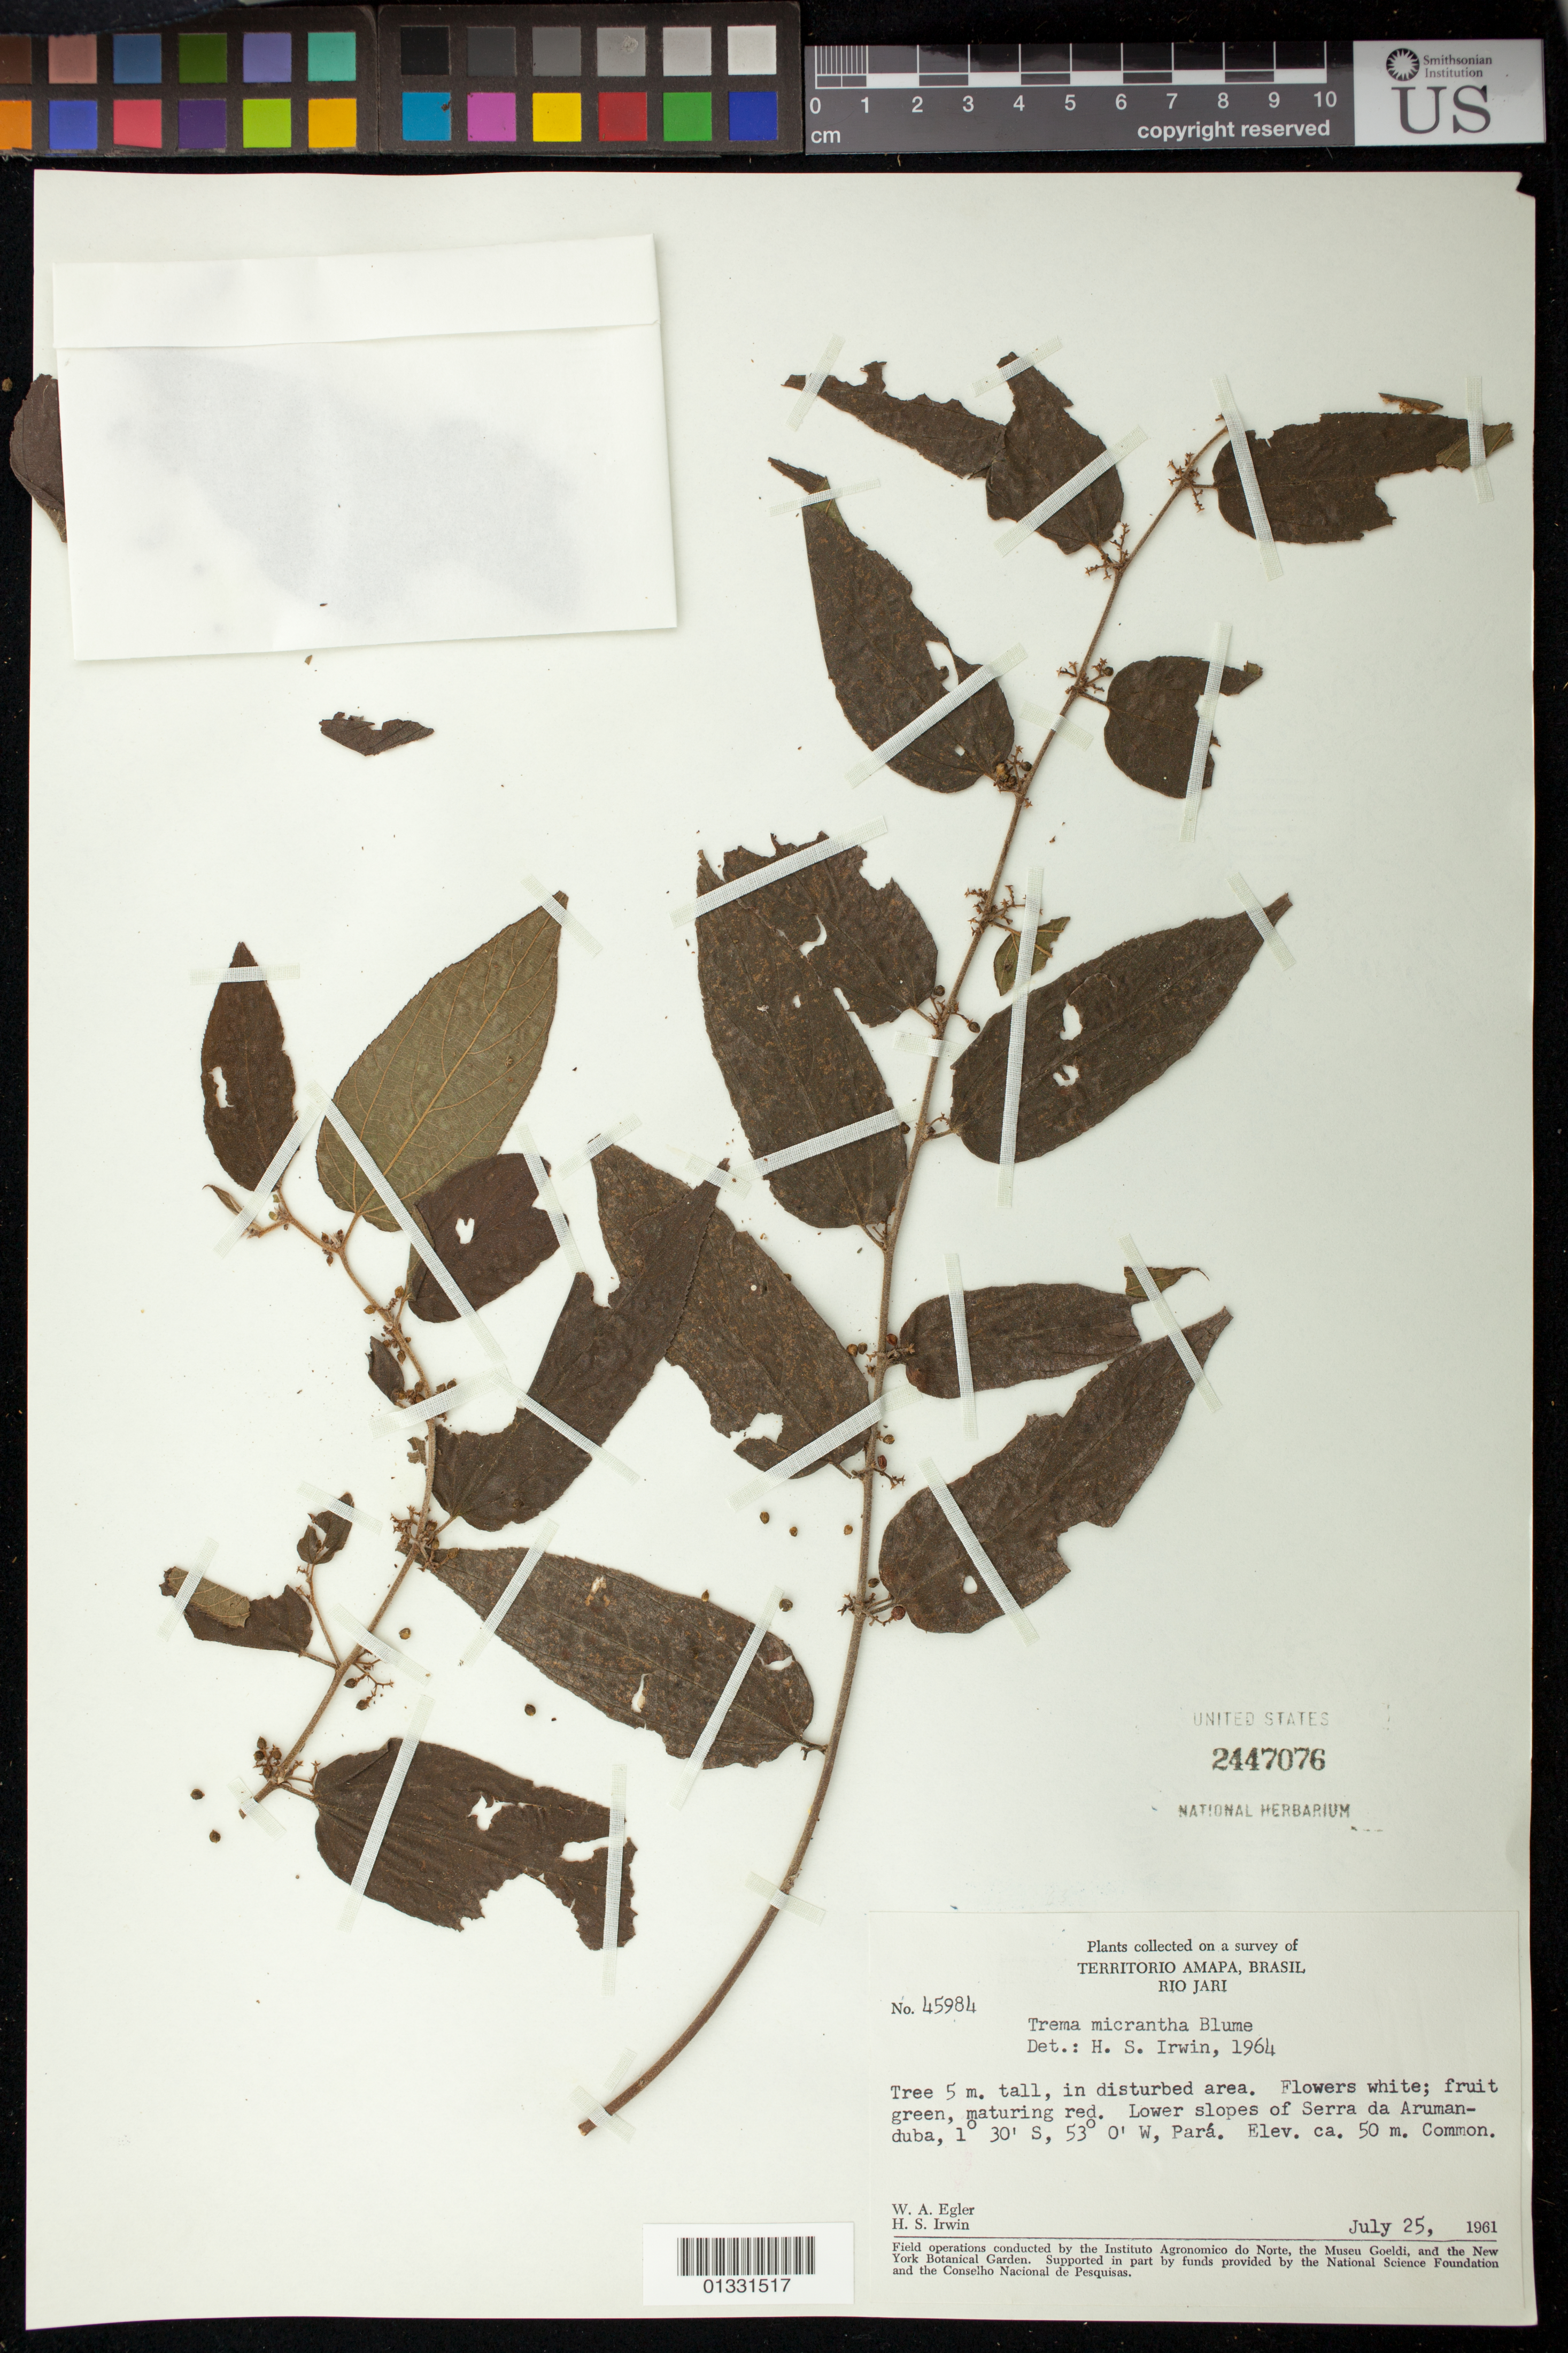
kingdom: Plantae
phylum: Tracheophyta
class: Magnoliopsida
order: Rosales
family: Cannabaceae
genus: Trema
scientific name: Trema micranthum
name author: (L.) Blume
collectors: W. A. Egler & H. Irwin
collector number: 45984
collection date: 1961-07-25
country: Brazil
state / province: Amapá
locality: Rio Jari. Lower slopes of Serra da Arumanduba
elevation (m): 50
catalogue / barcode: US 2447076